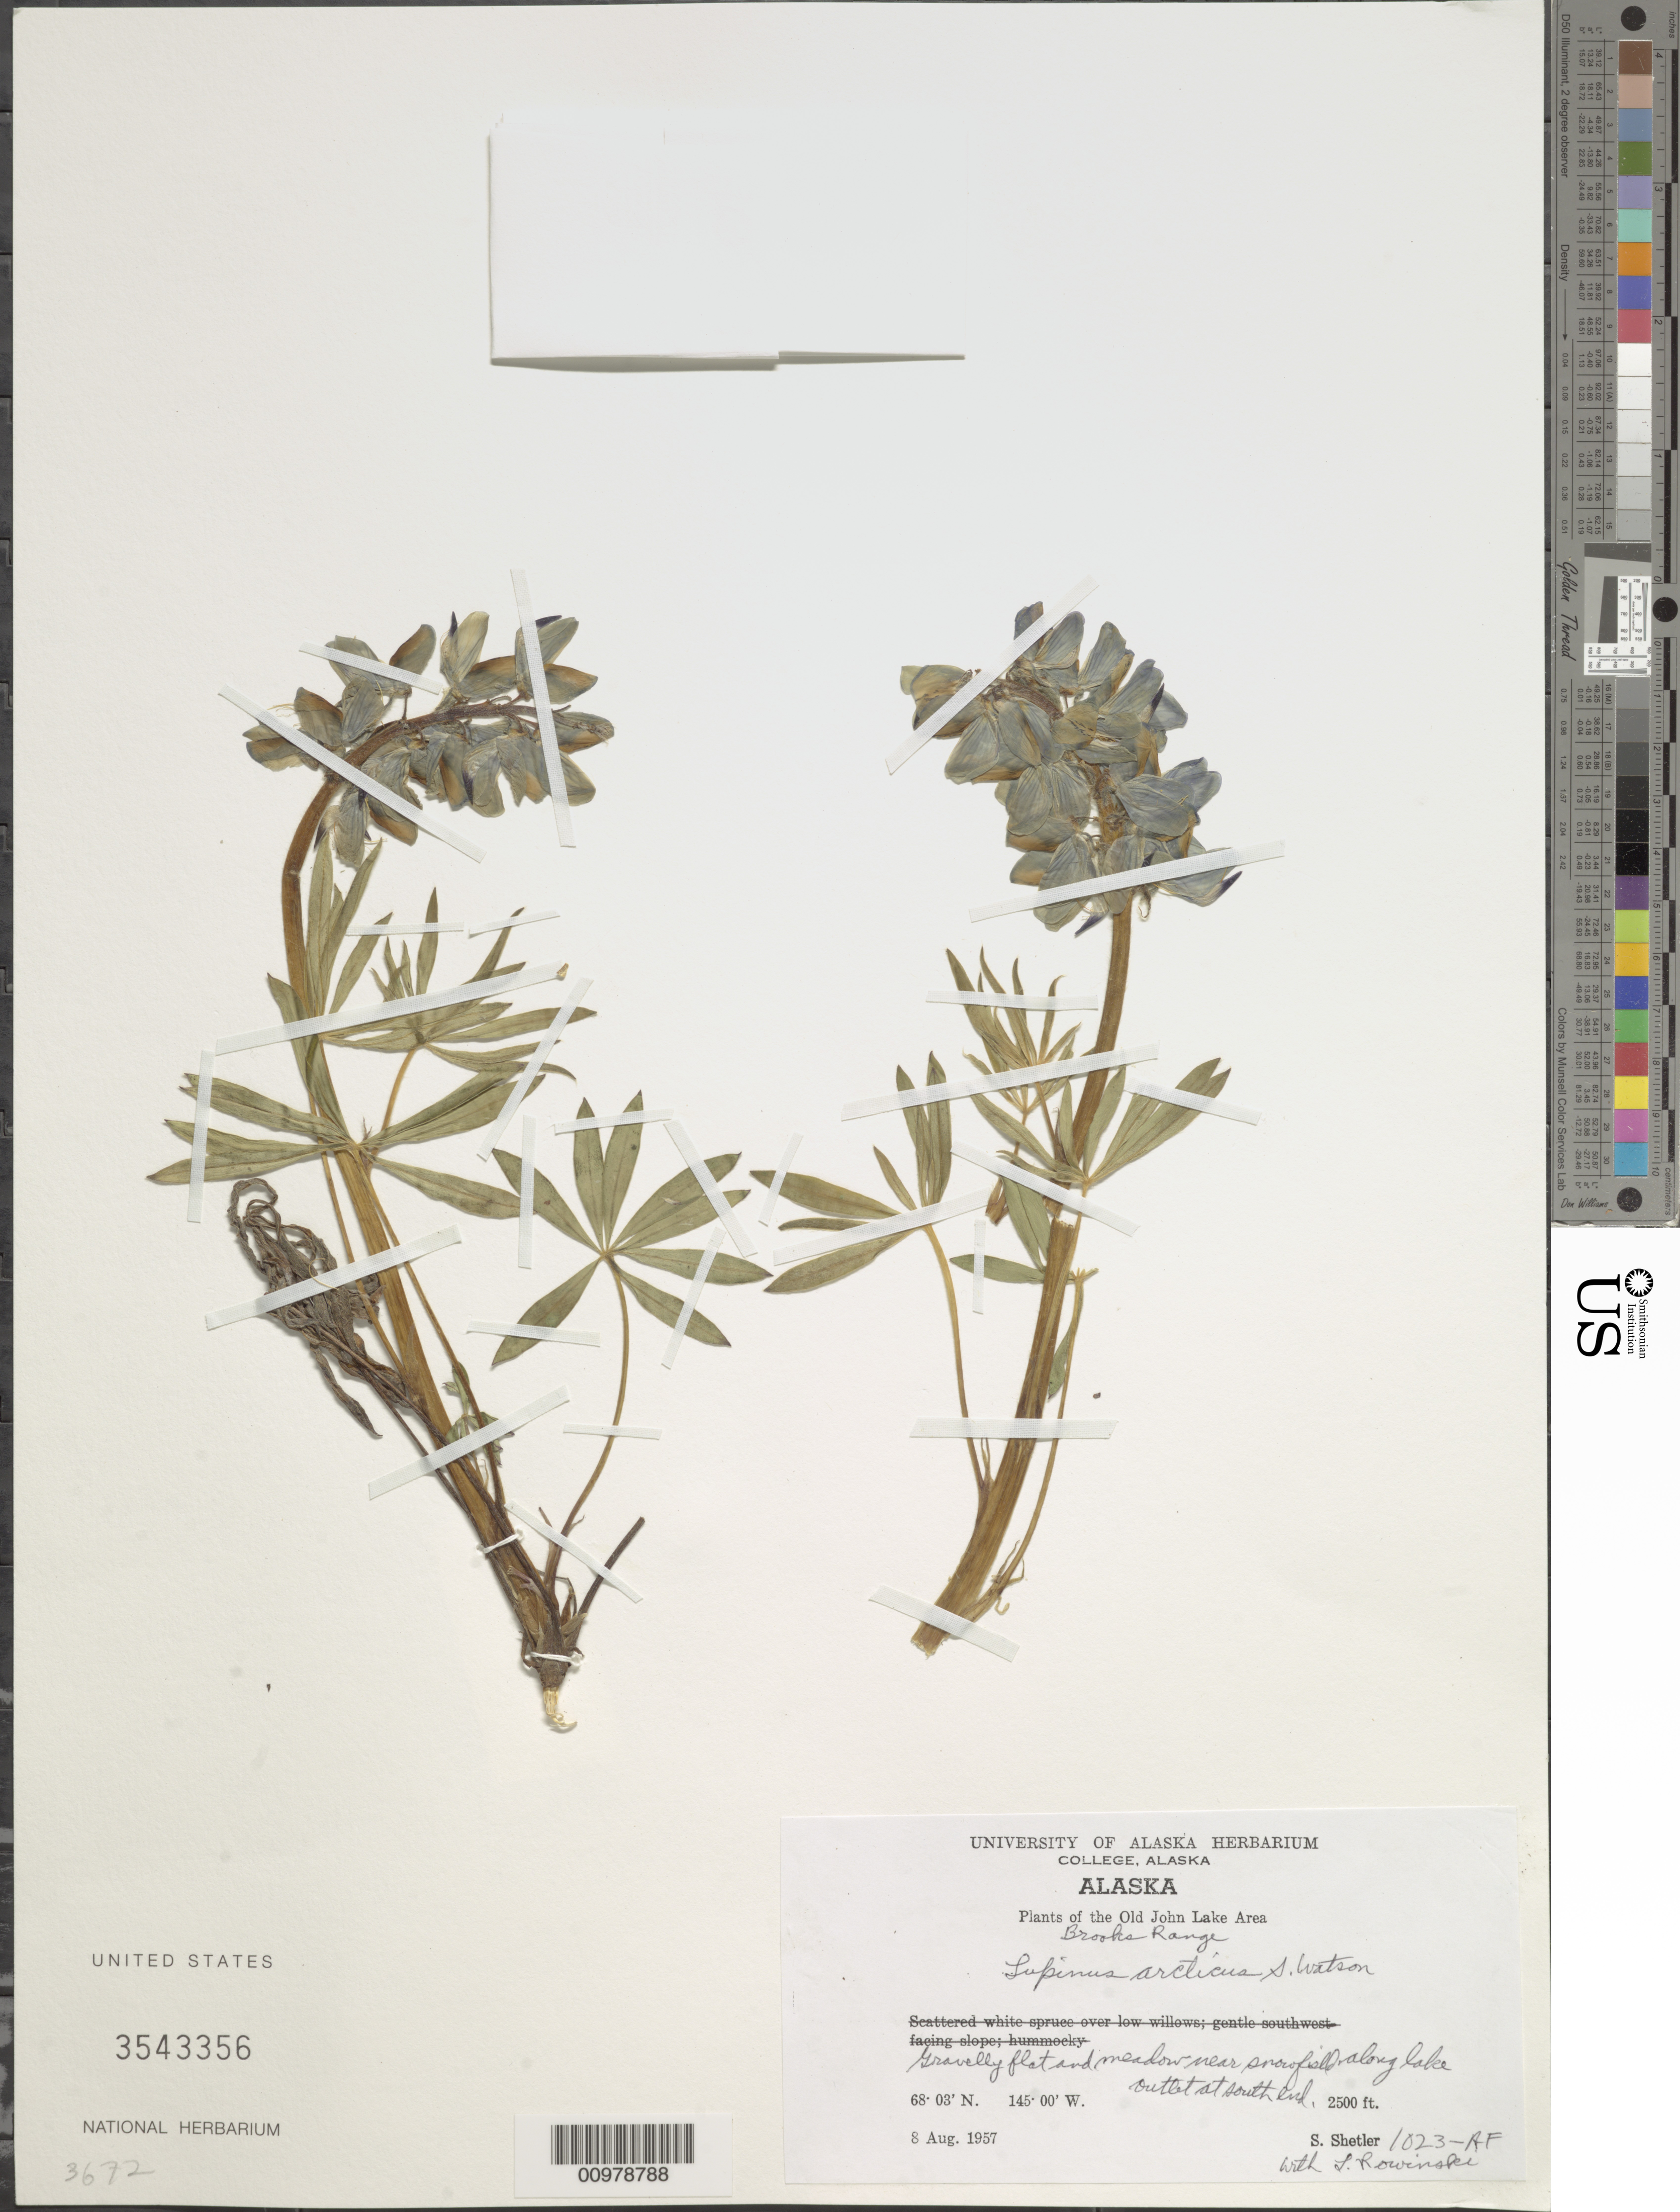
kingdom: Plantae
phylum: Tracheophyta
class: Magnoliopsida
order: Fabales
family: Fabaceae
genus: Lupinus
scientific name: Lupinus arcticus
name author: S. Watson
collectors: S. Shetler & L. Rowinski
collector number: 1023-AF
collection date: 1957-08-08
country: United States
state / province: Alaska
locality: Old John Lake Area. Brookes Range. Gravelly flat and meadow near snowfield along lake outlet at south end.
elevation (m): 762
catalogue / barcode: US 3543356